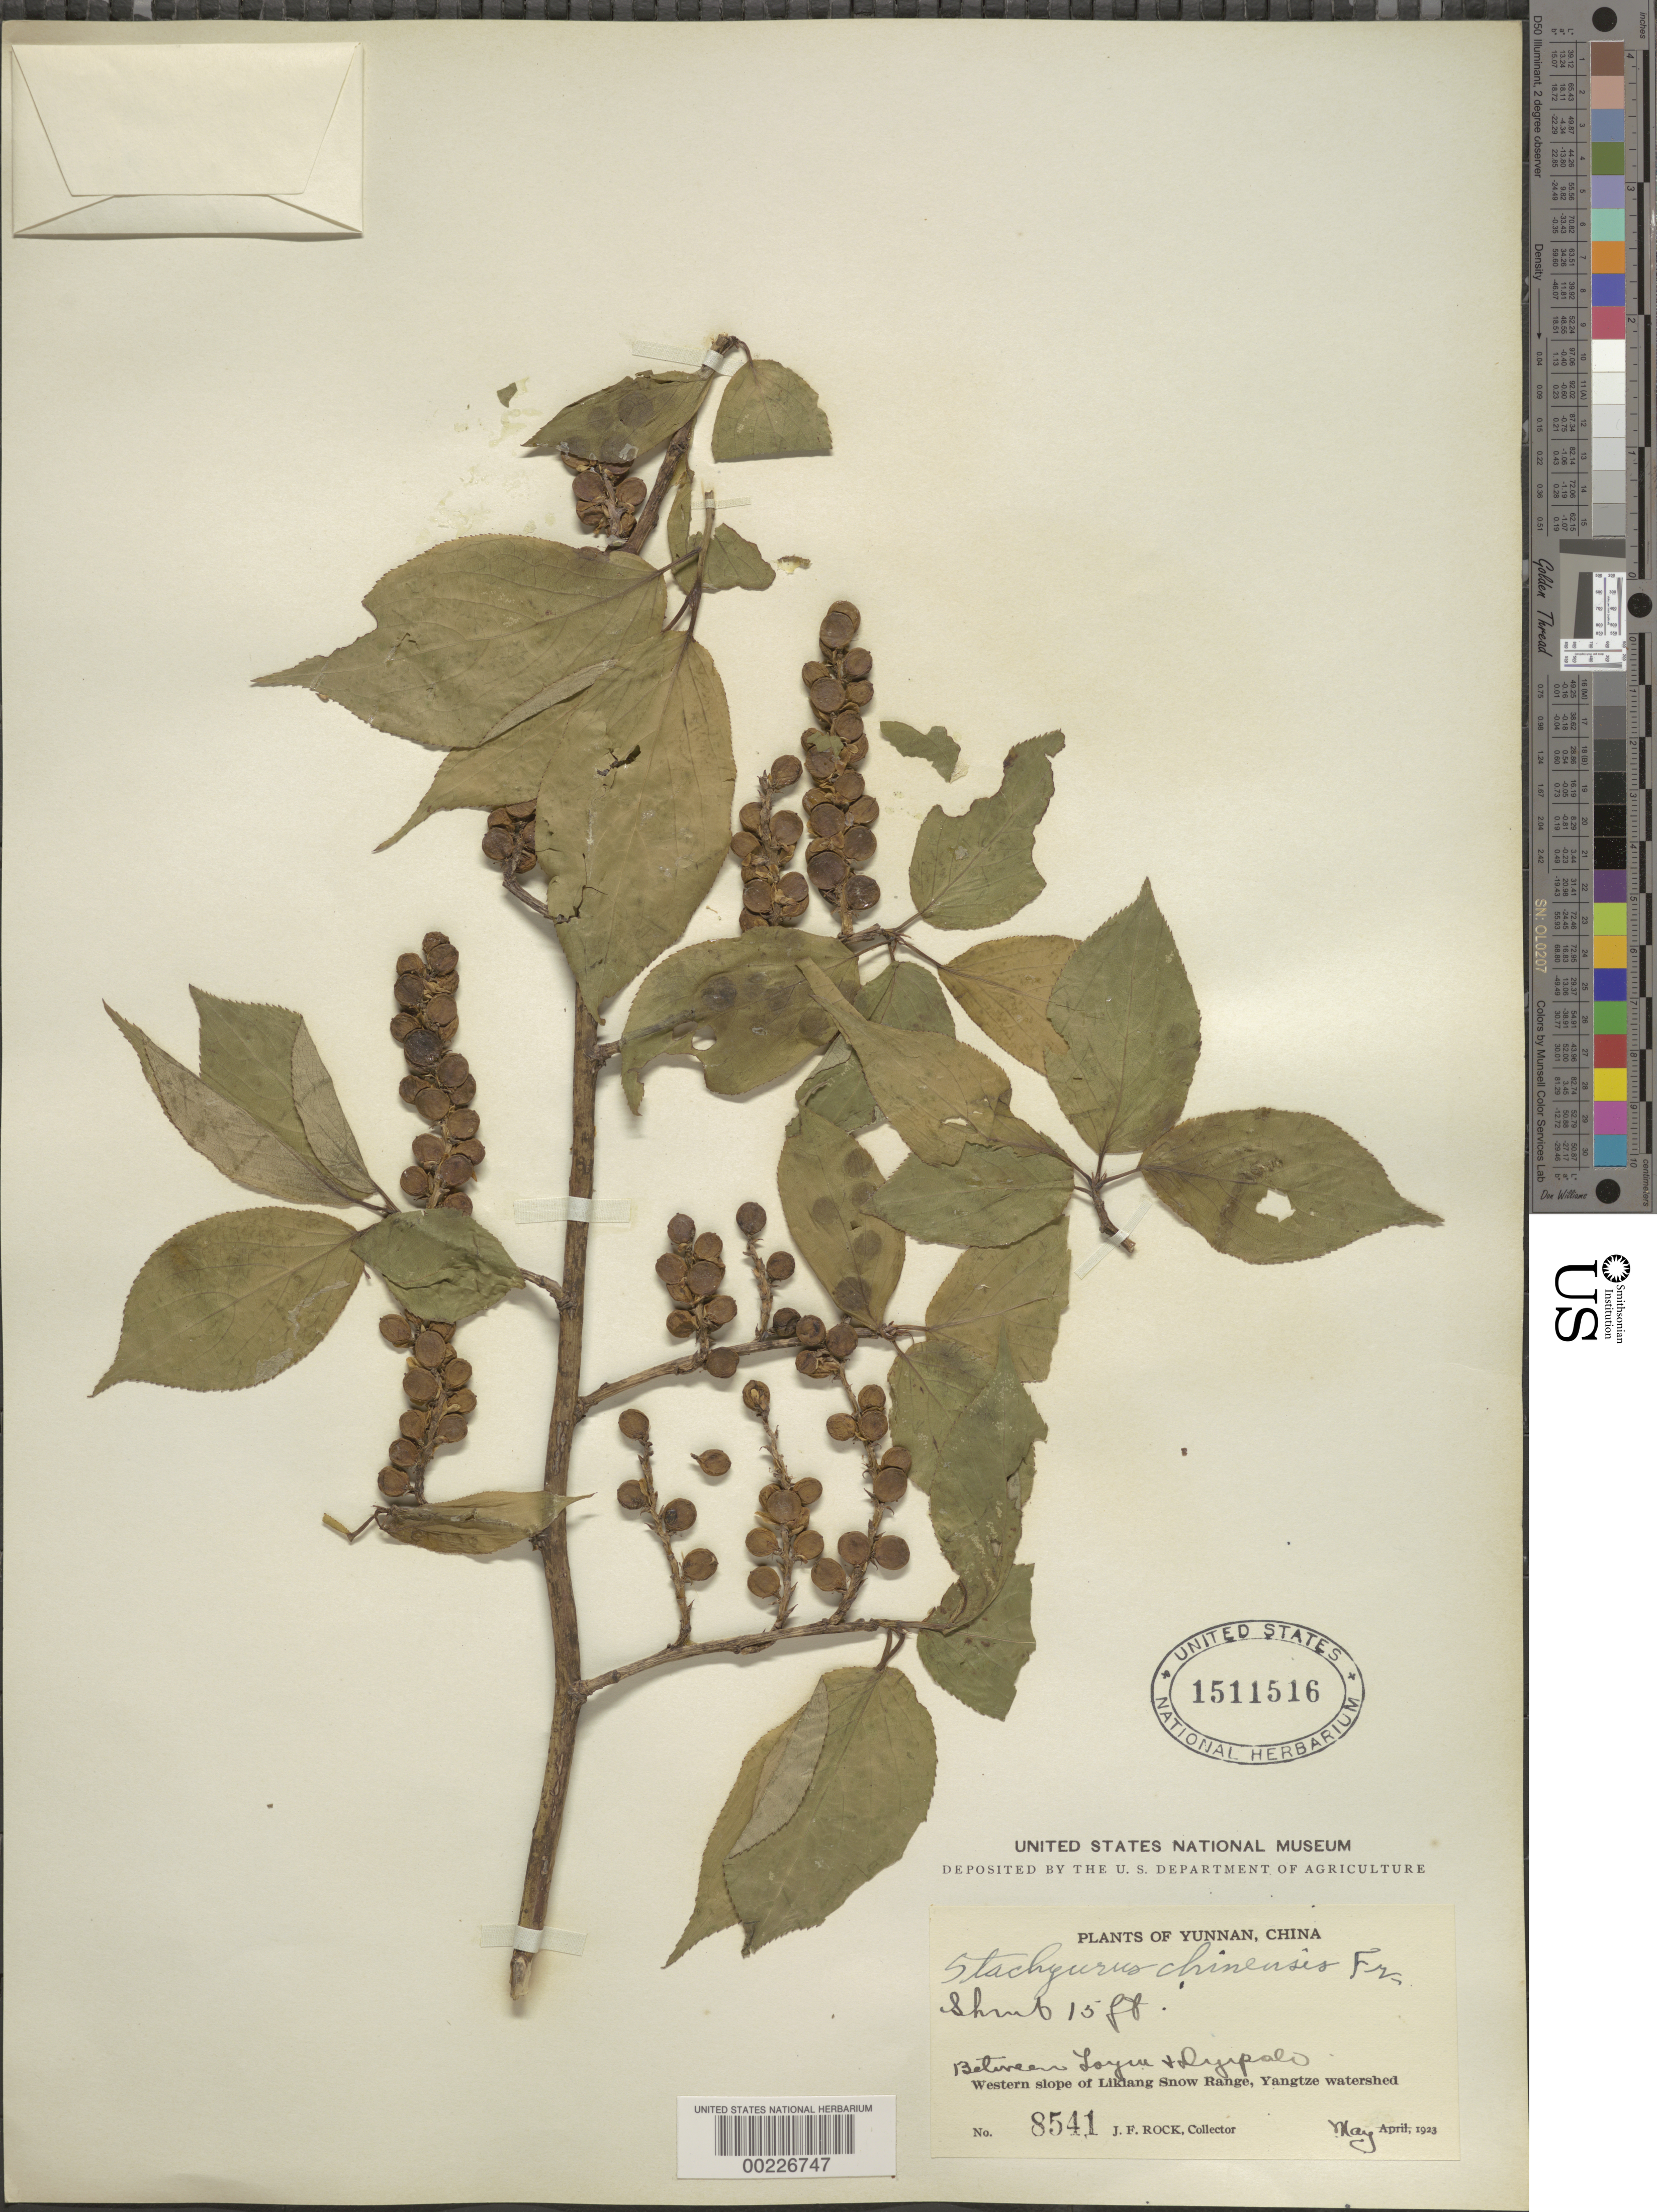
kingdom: Plantae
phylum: Tracheophyta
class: Magnoliopsida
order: Crossosomatales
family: Stachyuraceae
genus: Stachyurus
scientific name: Stachyurus chinensis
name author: Franch.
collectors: J. F. Rock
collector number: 8541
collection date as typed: May 1923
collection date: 1923-05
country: China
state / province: Yunnan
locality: Between loyne and dyrpole; western slope of Likiang snow range, yangtze watershed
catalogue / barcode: US 1511516